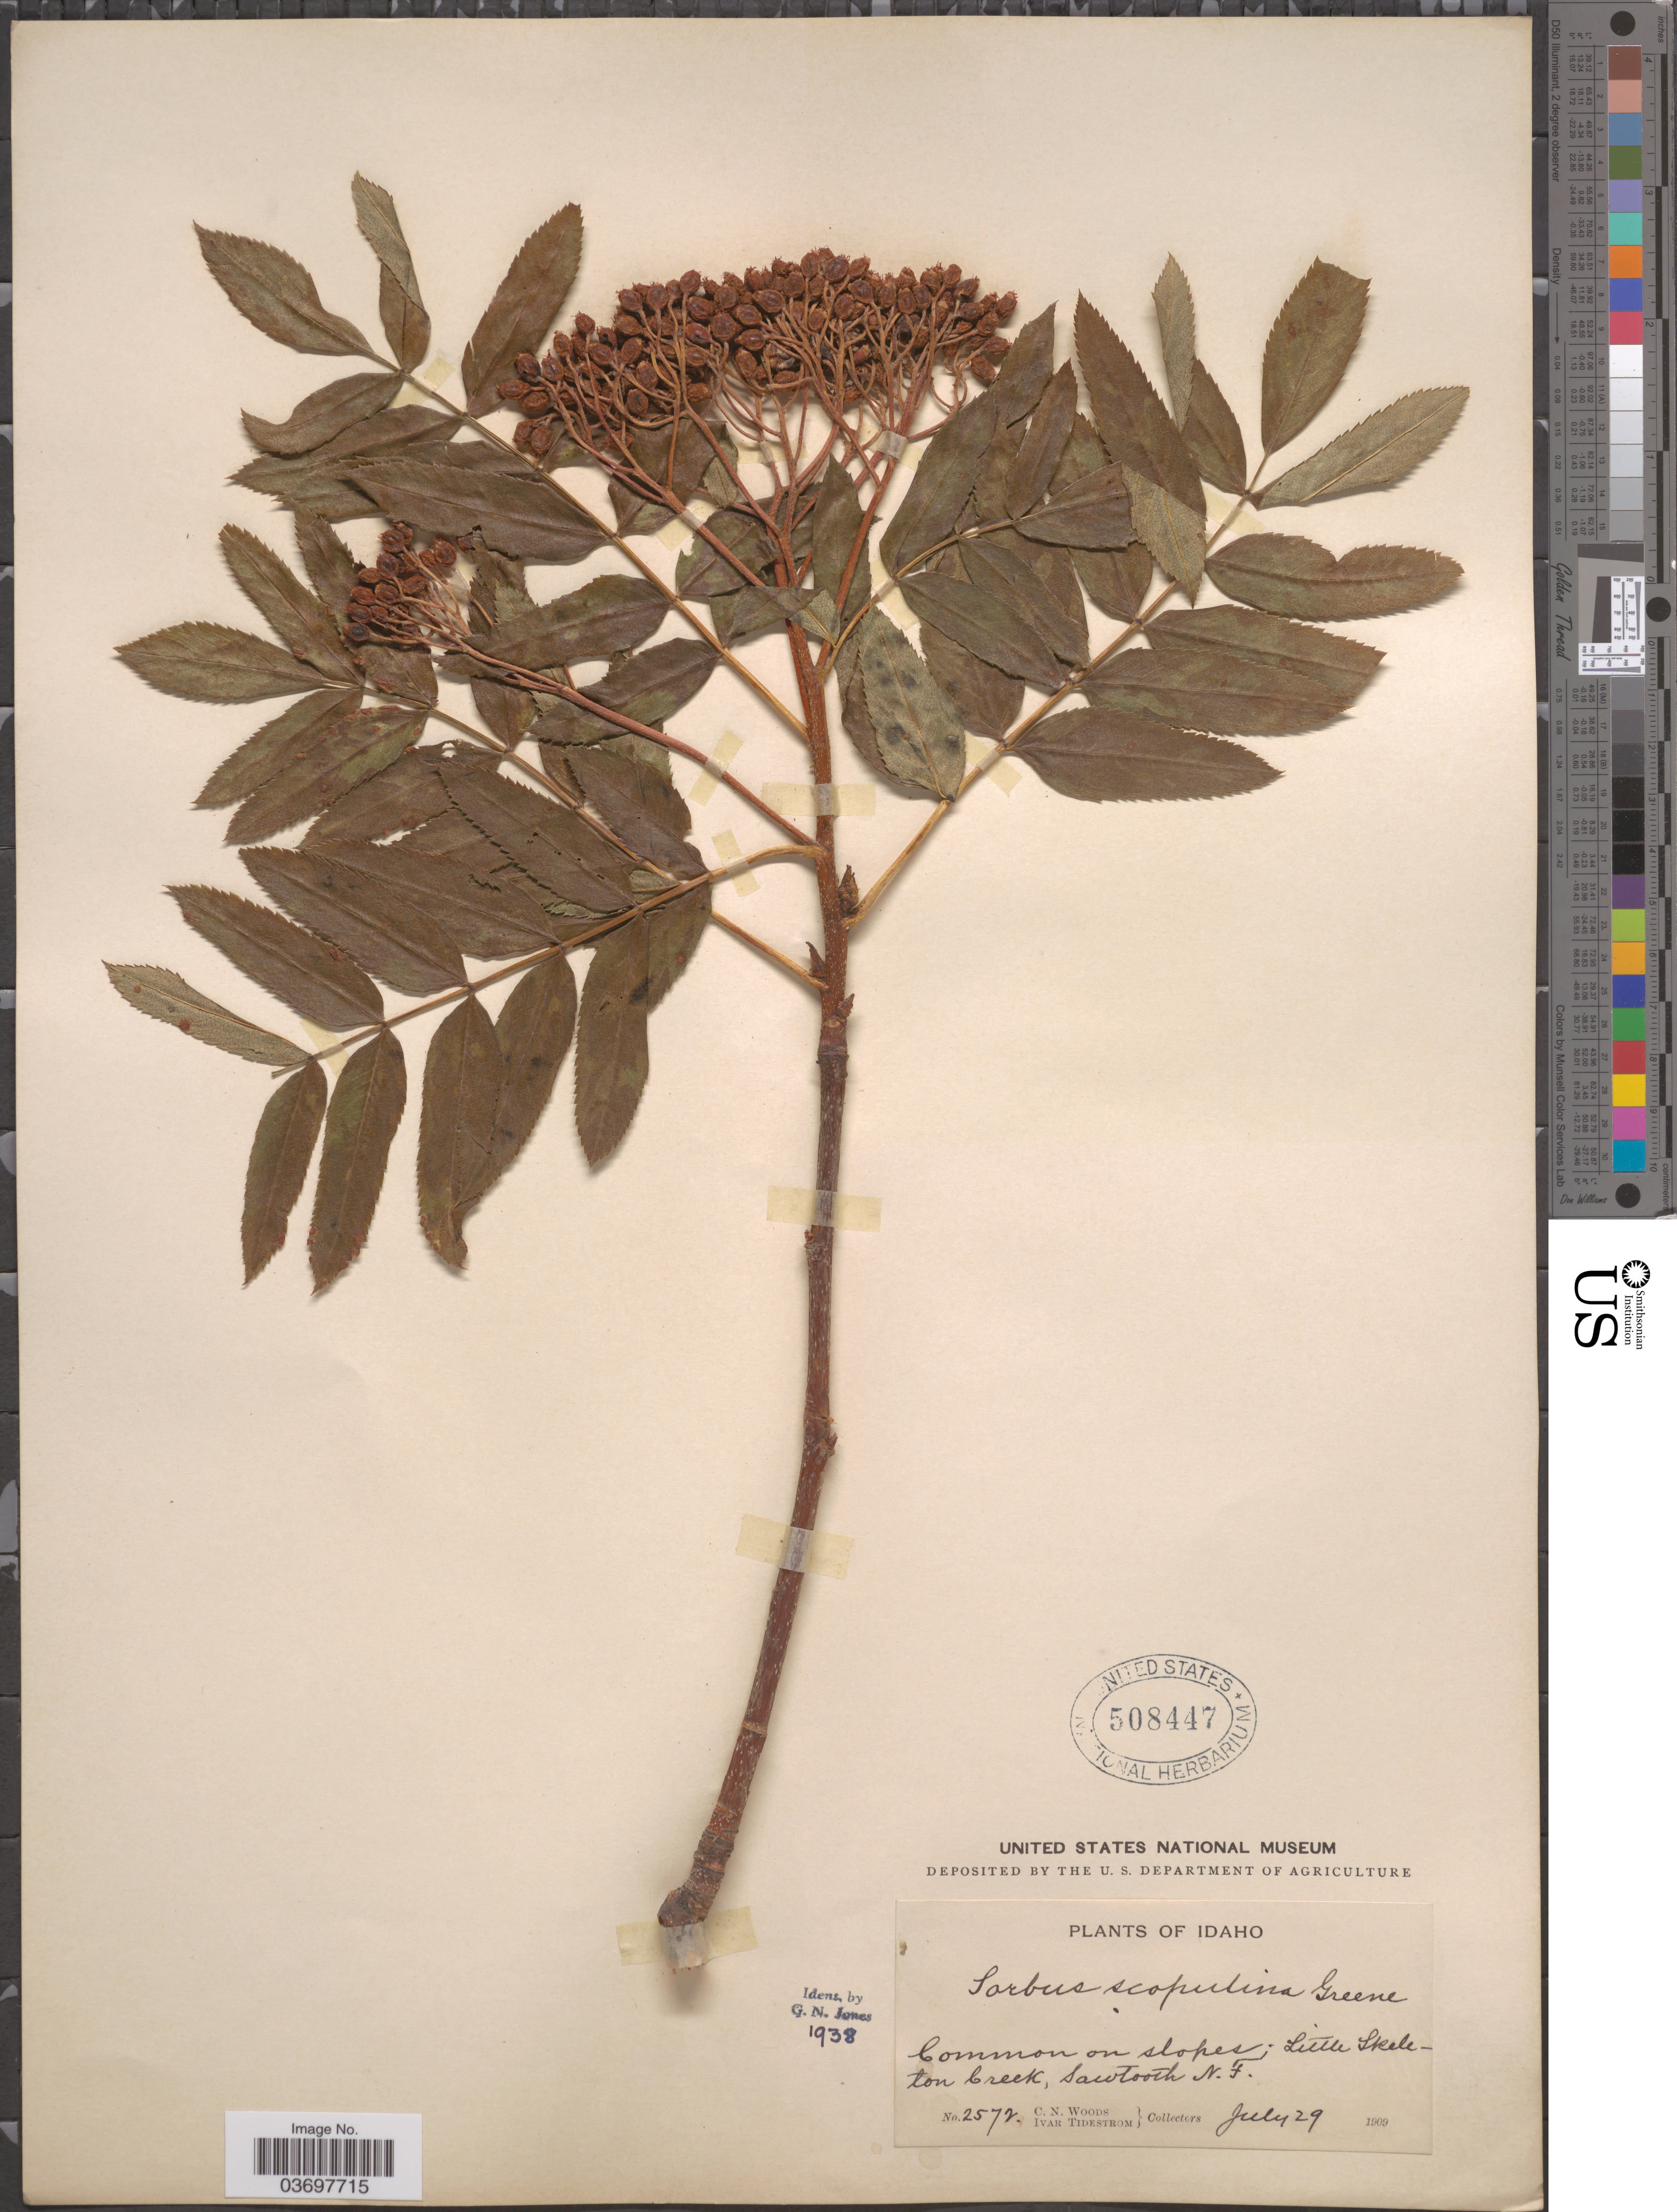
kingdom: Plantae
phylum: Tracheophyta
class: Magnoliopsida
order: Rosales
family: Rosaceae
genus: Sorbus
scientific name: Sorbus scopulina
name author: Greene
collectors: C. Woods & I. F. Tidestrom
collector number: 2572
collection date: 1909-07-29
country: United States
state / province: Idaho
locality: On slopes; Little Skeleton Creek, Sawtooth N.F.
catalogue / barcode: US 508447